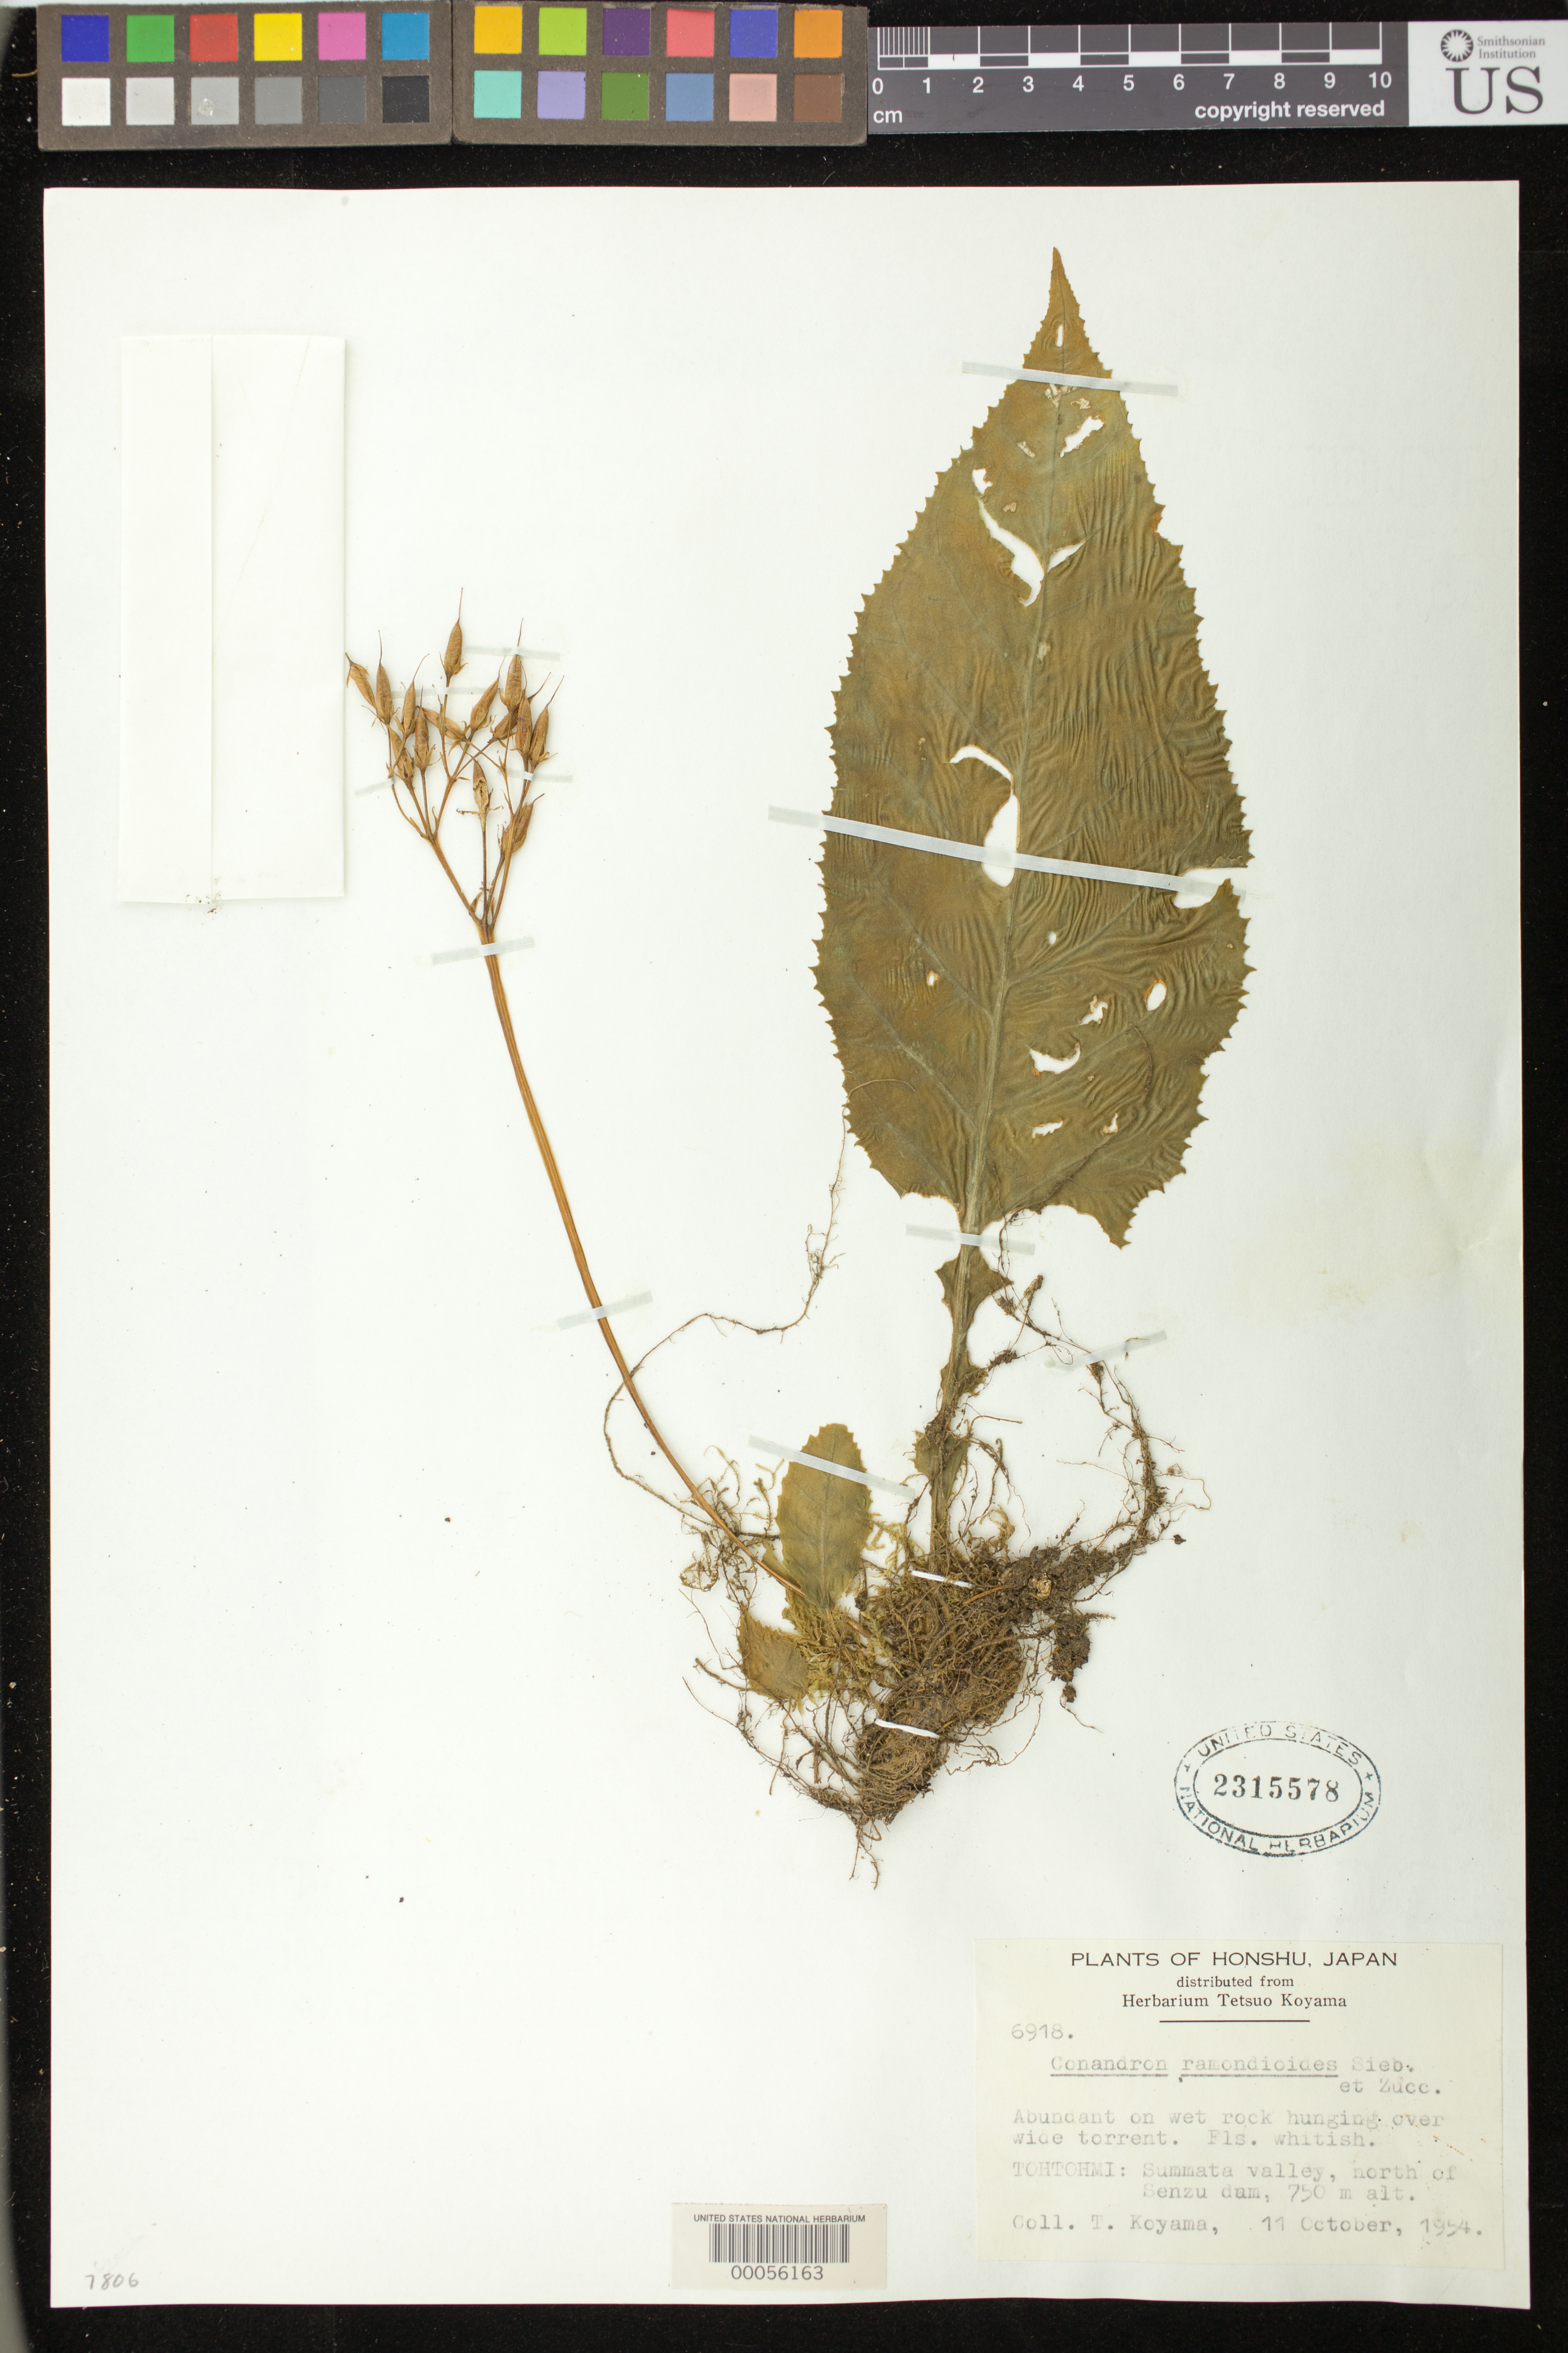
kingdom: Plantae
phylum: Tracheophyta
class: Magnoliopsida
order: Lamiales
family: Gesneriaceae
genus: Conandron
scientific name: Conandron ramondioides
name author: Siebold & Zucc.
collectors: T. Koyama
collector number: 6918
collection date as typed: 11 Oct 1954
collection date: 1954-10-11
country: Japan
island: Honshu I.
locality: Tohtohmi, summata valley, n of senzu dam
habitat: Wet rock hanging over torrent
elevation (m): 750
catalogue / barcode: US 2315578